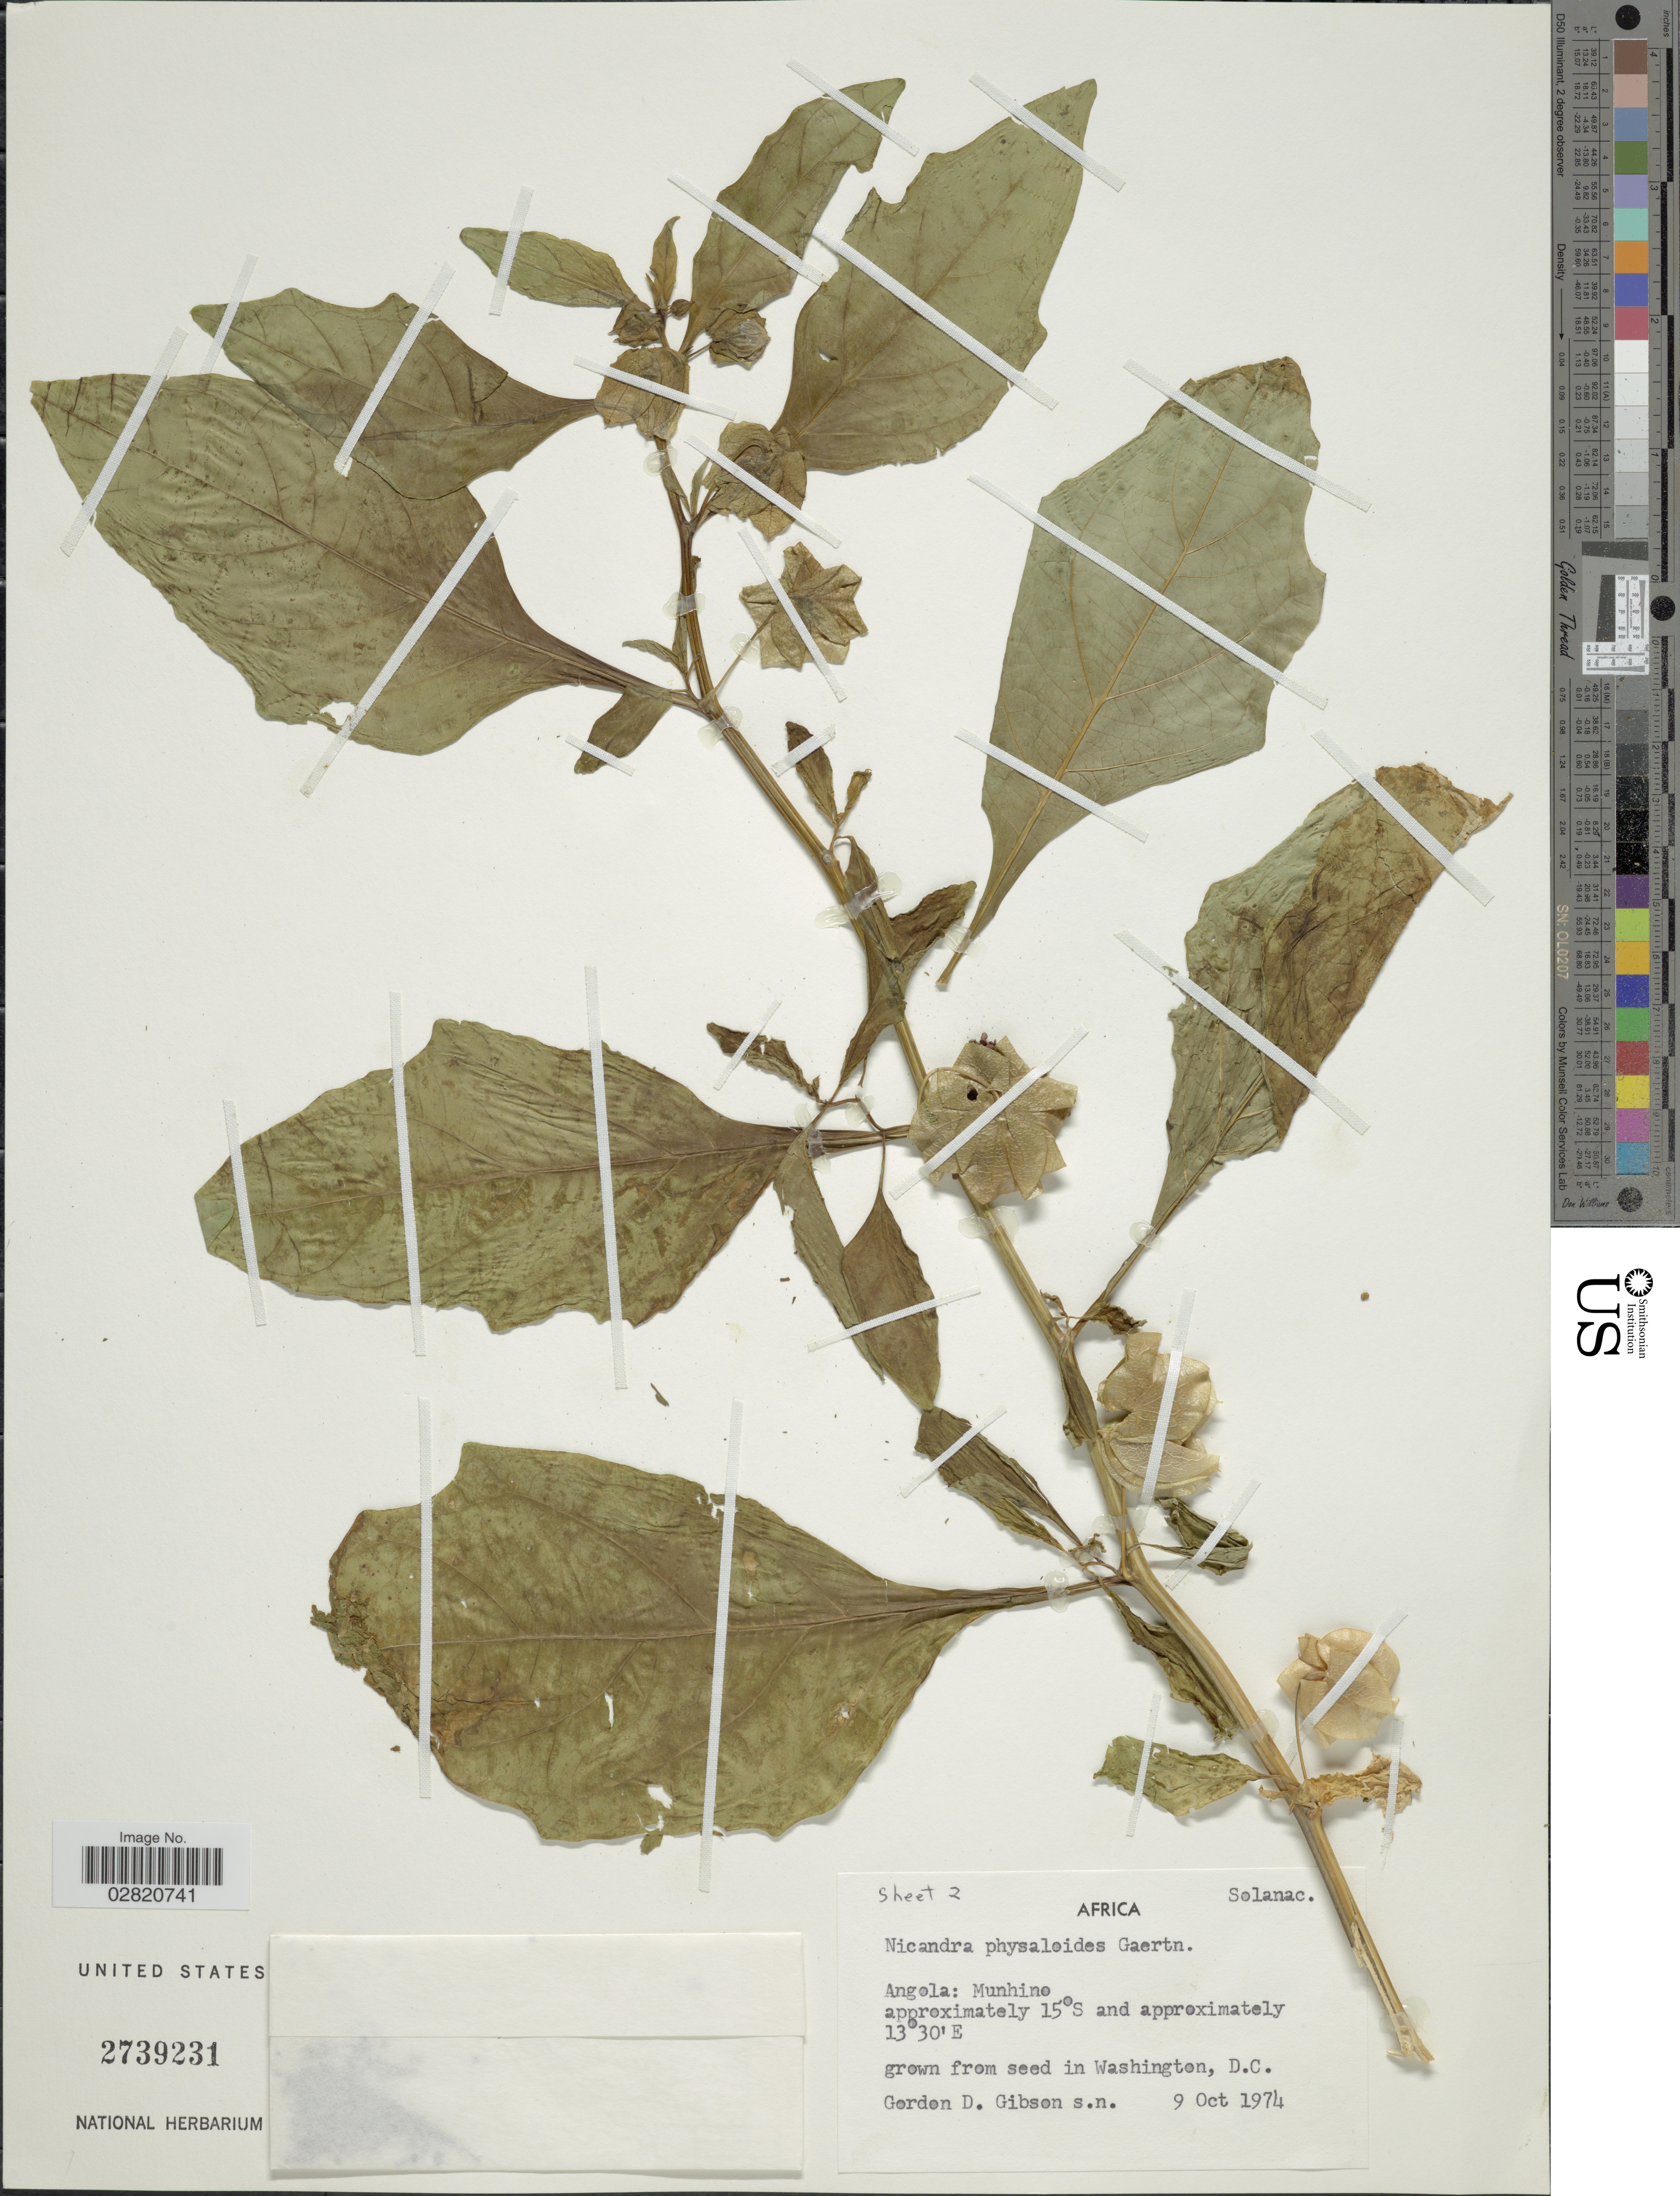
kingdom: Plantae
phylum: Tracheophyta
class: Magnoliopsida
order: Solanales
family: Solanaceae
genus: Nicandra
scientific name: Nicandra physalodes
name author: (L.) Gaertn.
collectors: G. D. Gibson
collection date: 1974-10-09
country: Angola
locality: Munhine.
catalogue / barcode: US 2739231